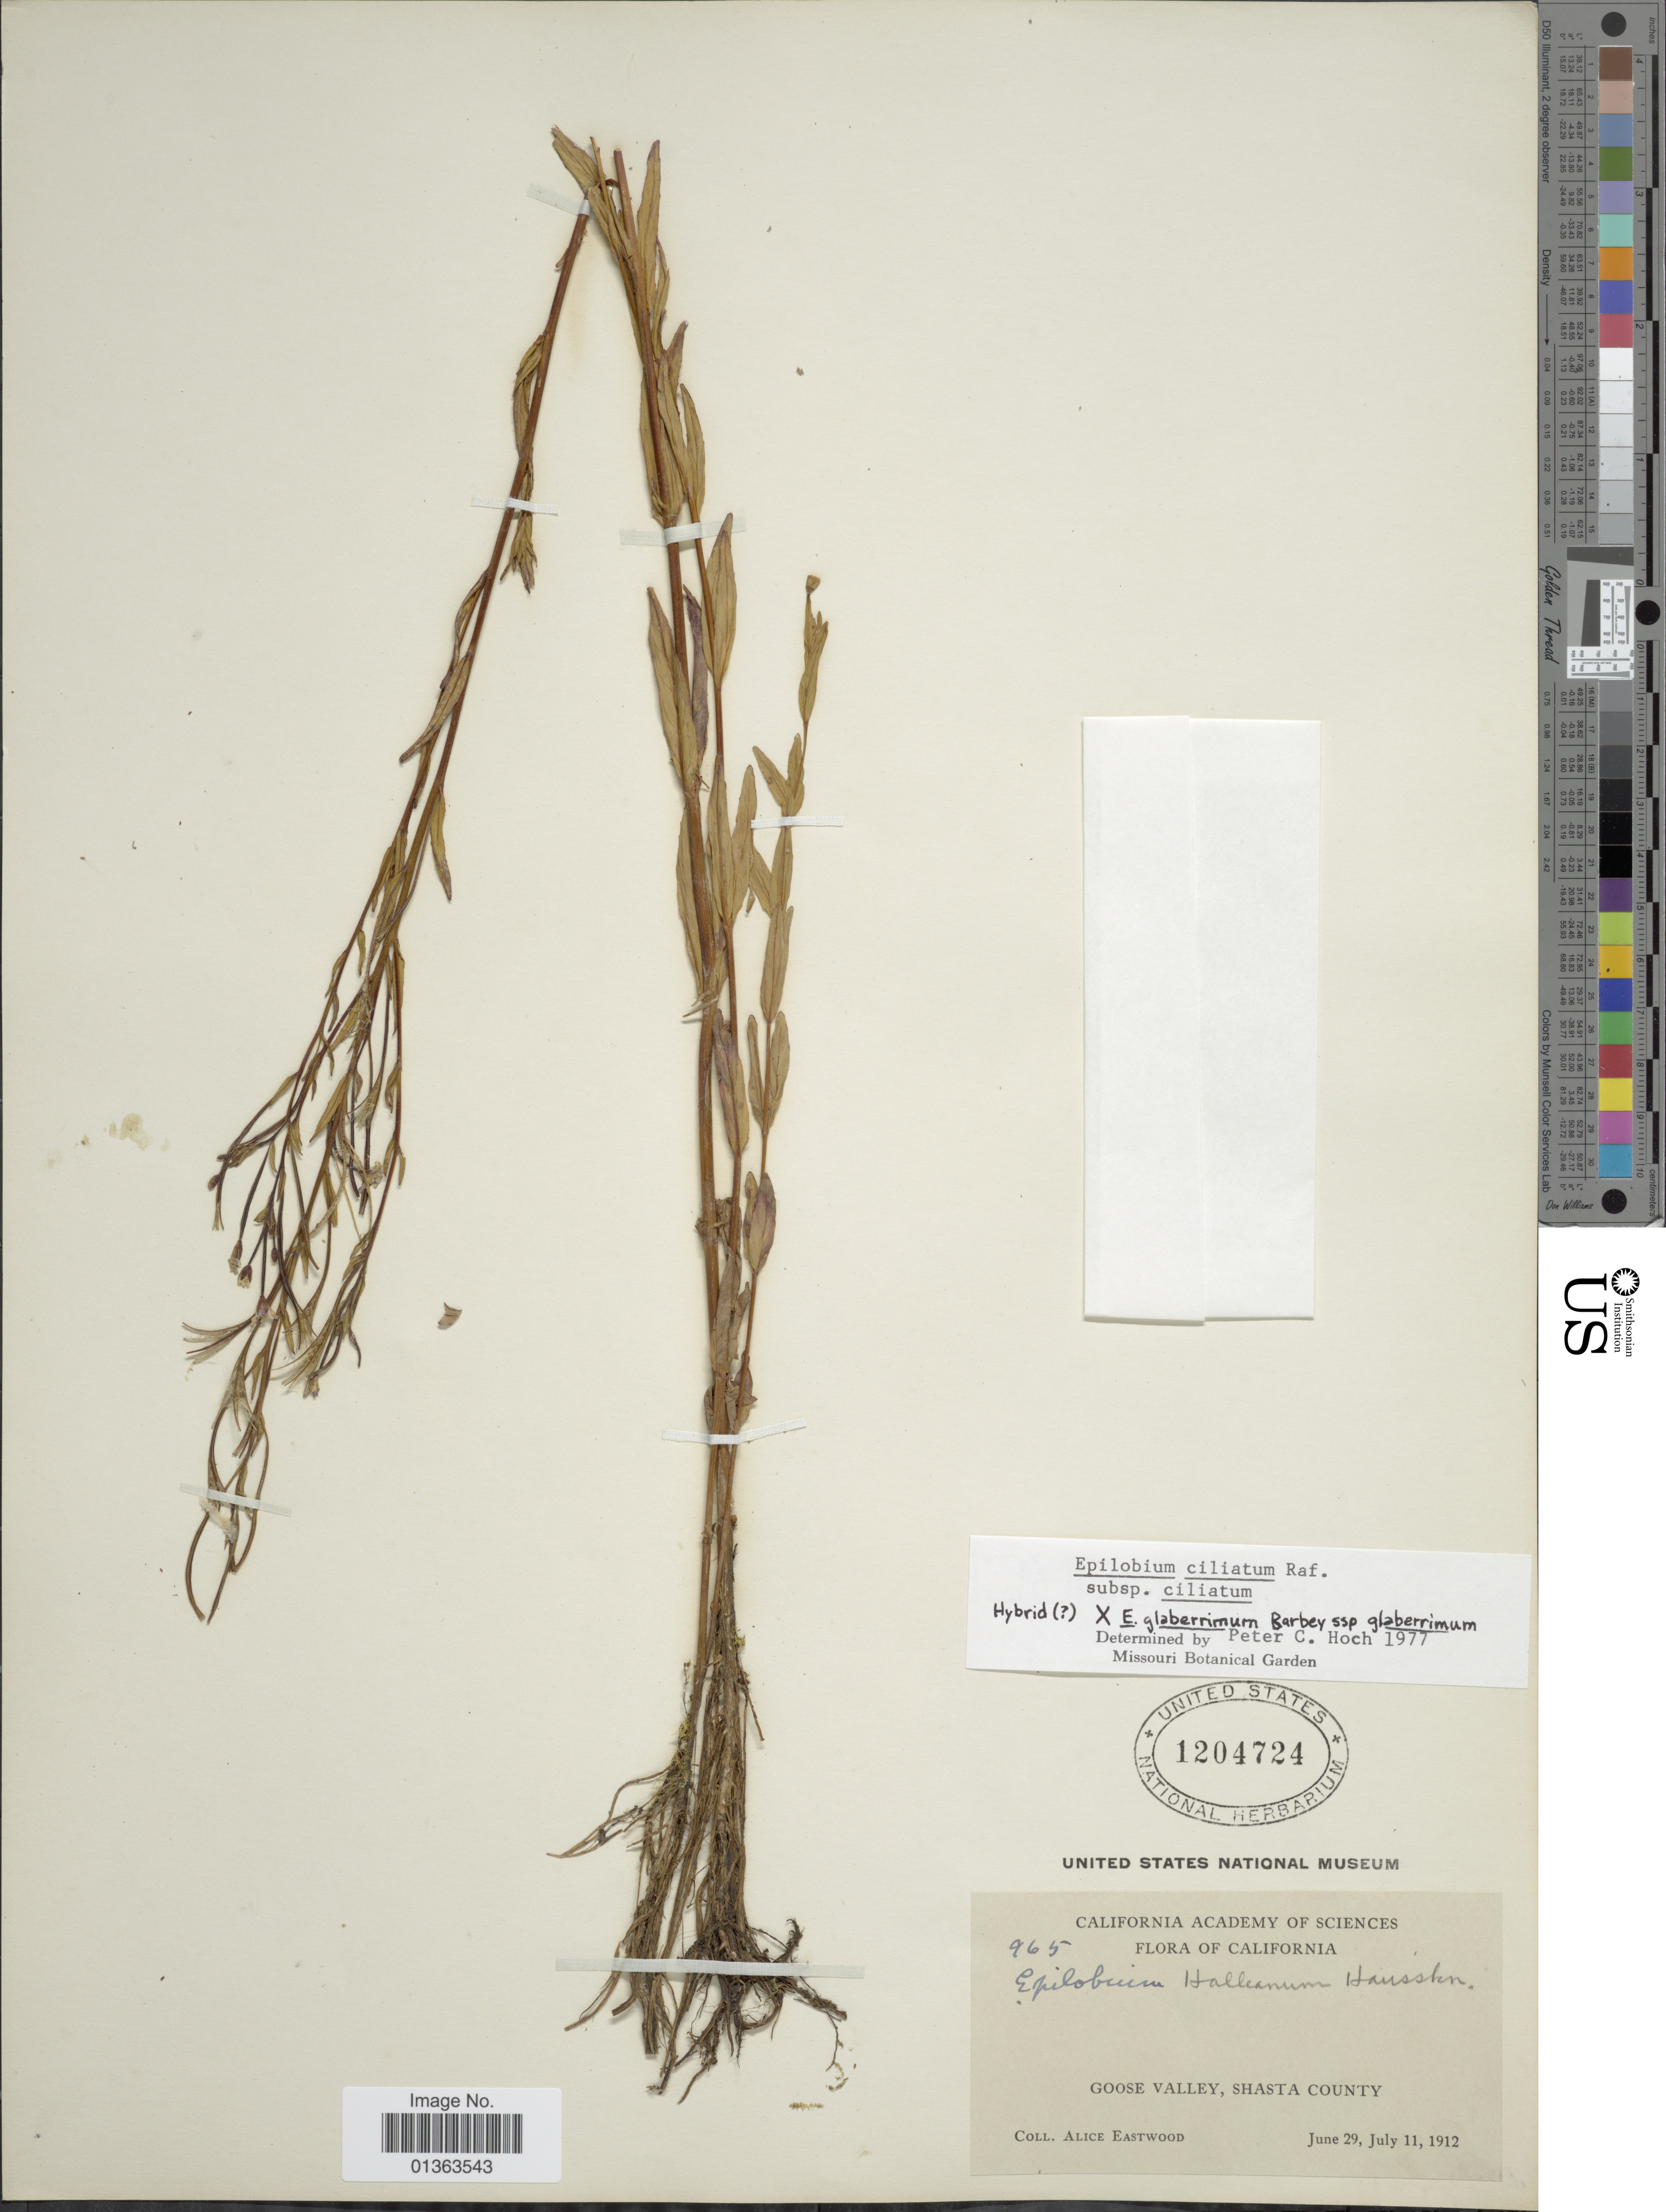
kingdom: Plantae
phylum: Tracheophyta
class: Magnoliopsida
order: Myrtales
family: Onagraceae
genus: Epilobium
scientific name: Epilobium ciliatum subsp. ciliatum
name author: Raf.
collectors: A. Eastwood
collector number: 965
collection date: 1912-06-29/1912-07-11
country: United States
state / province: California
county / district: Shasta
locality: Goose Valley, Shasta County.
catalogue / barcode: US 1204724